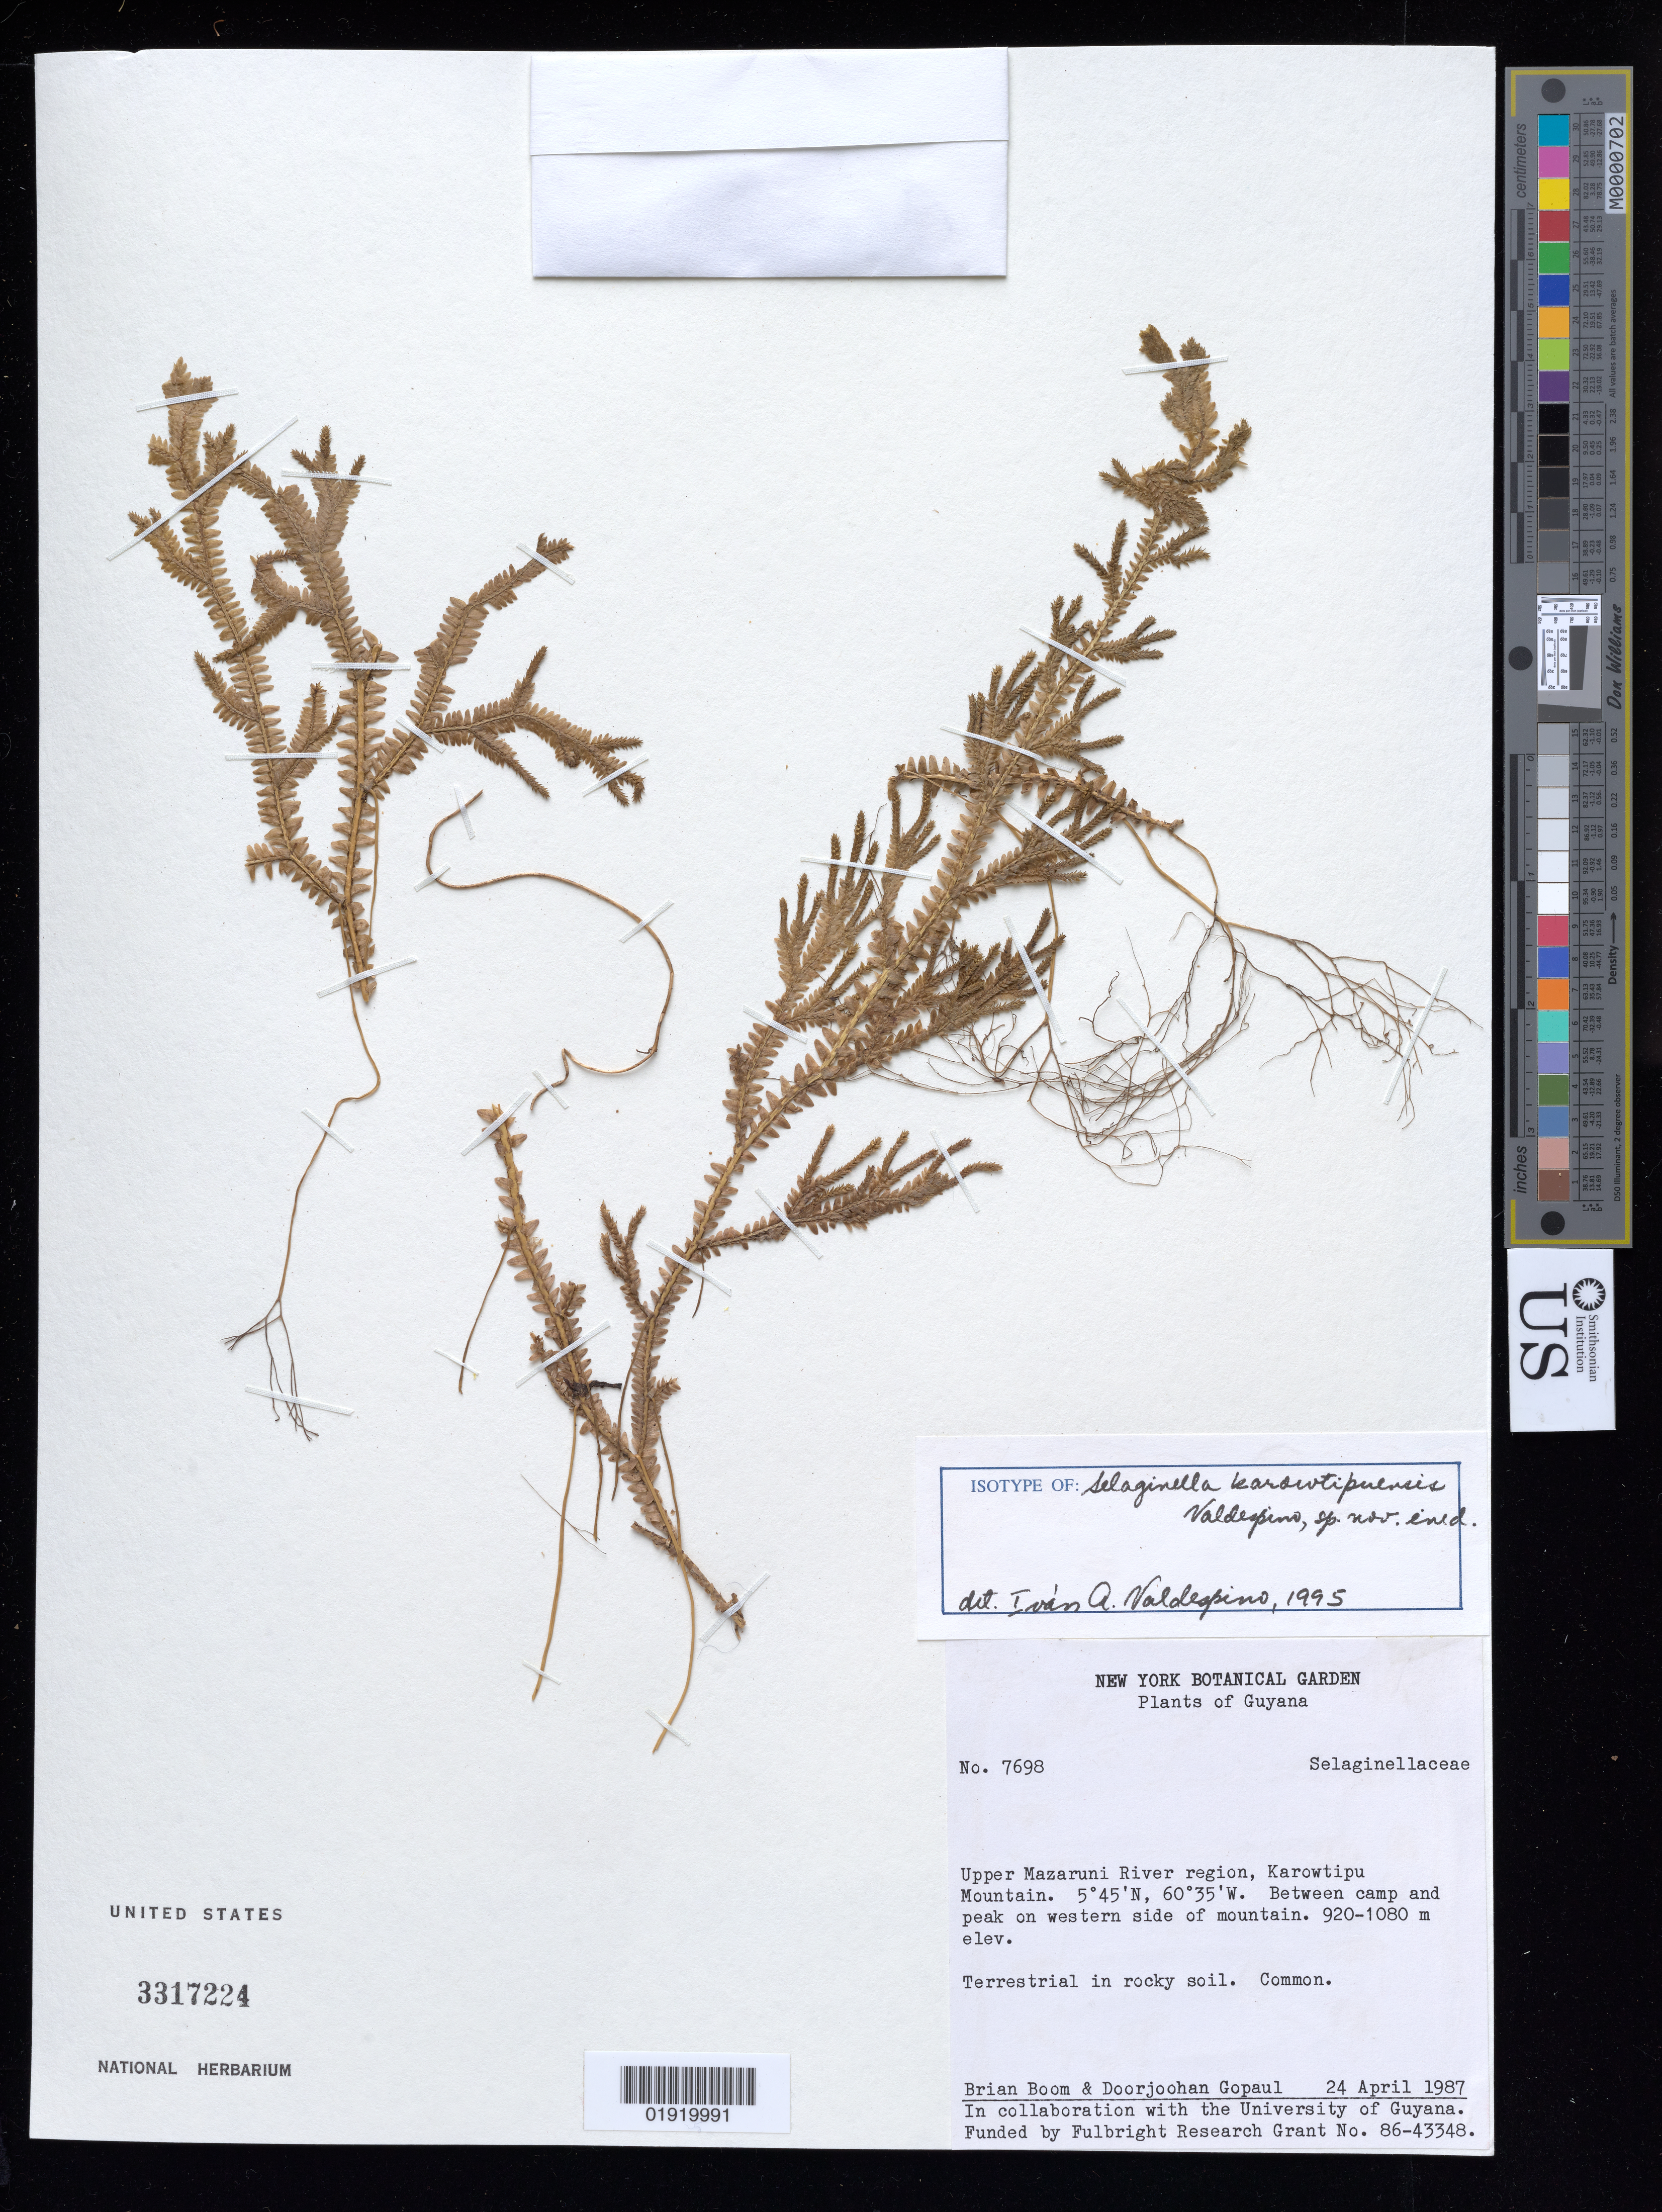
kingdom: Plantae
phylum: Tracheophyta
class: Lycopodiopsida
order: Selaginellales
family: Selaginellaceae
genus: Selaginella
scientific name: Selaginella karowtipuensis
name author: Valdespino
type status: Isotype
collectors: B. M. Boom & D. Gopaul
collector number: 7698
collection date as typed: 24-Apr-87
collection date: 1987-04-24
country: Guyana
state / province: Cuyuni-Mazaruni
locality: Upper Mazaruni River region, Karowtipu Mountain. Between camp and peak on western side of mountain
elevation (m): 920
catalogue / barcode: US 3317224